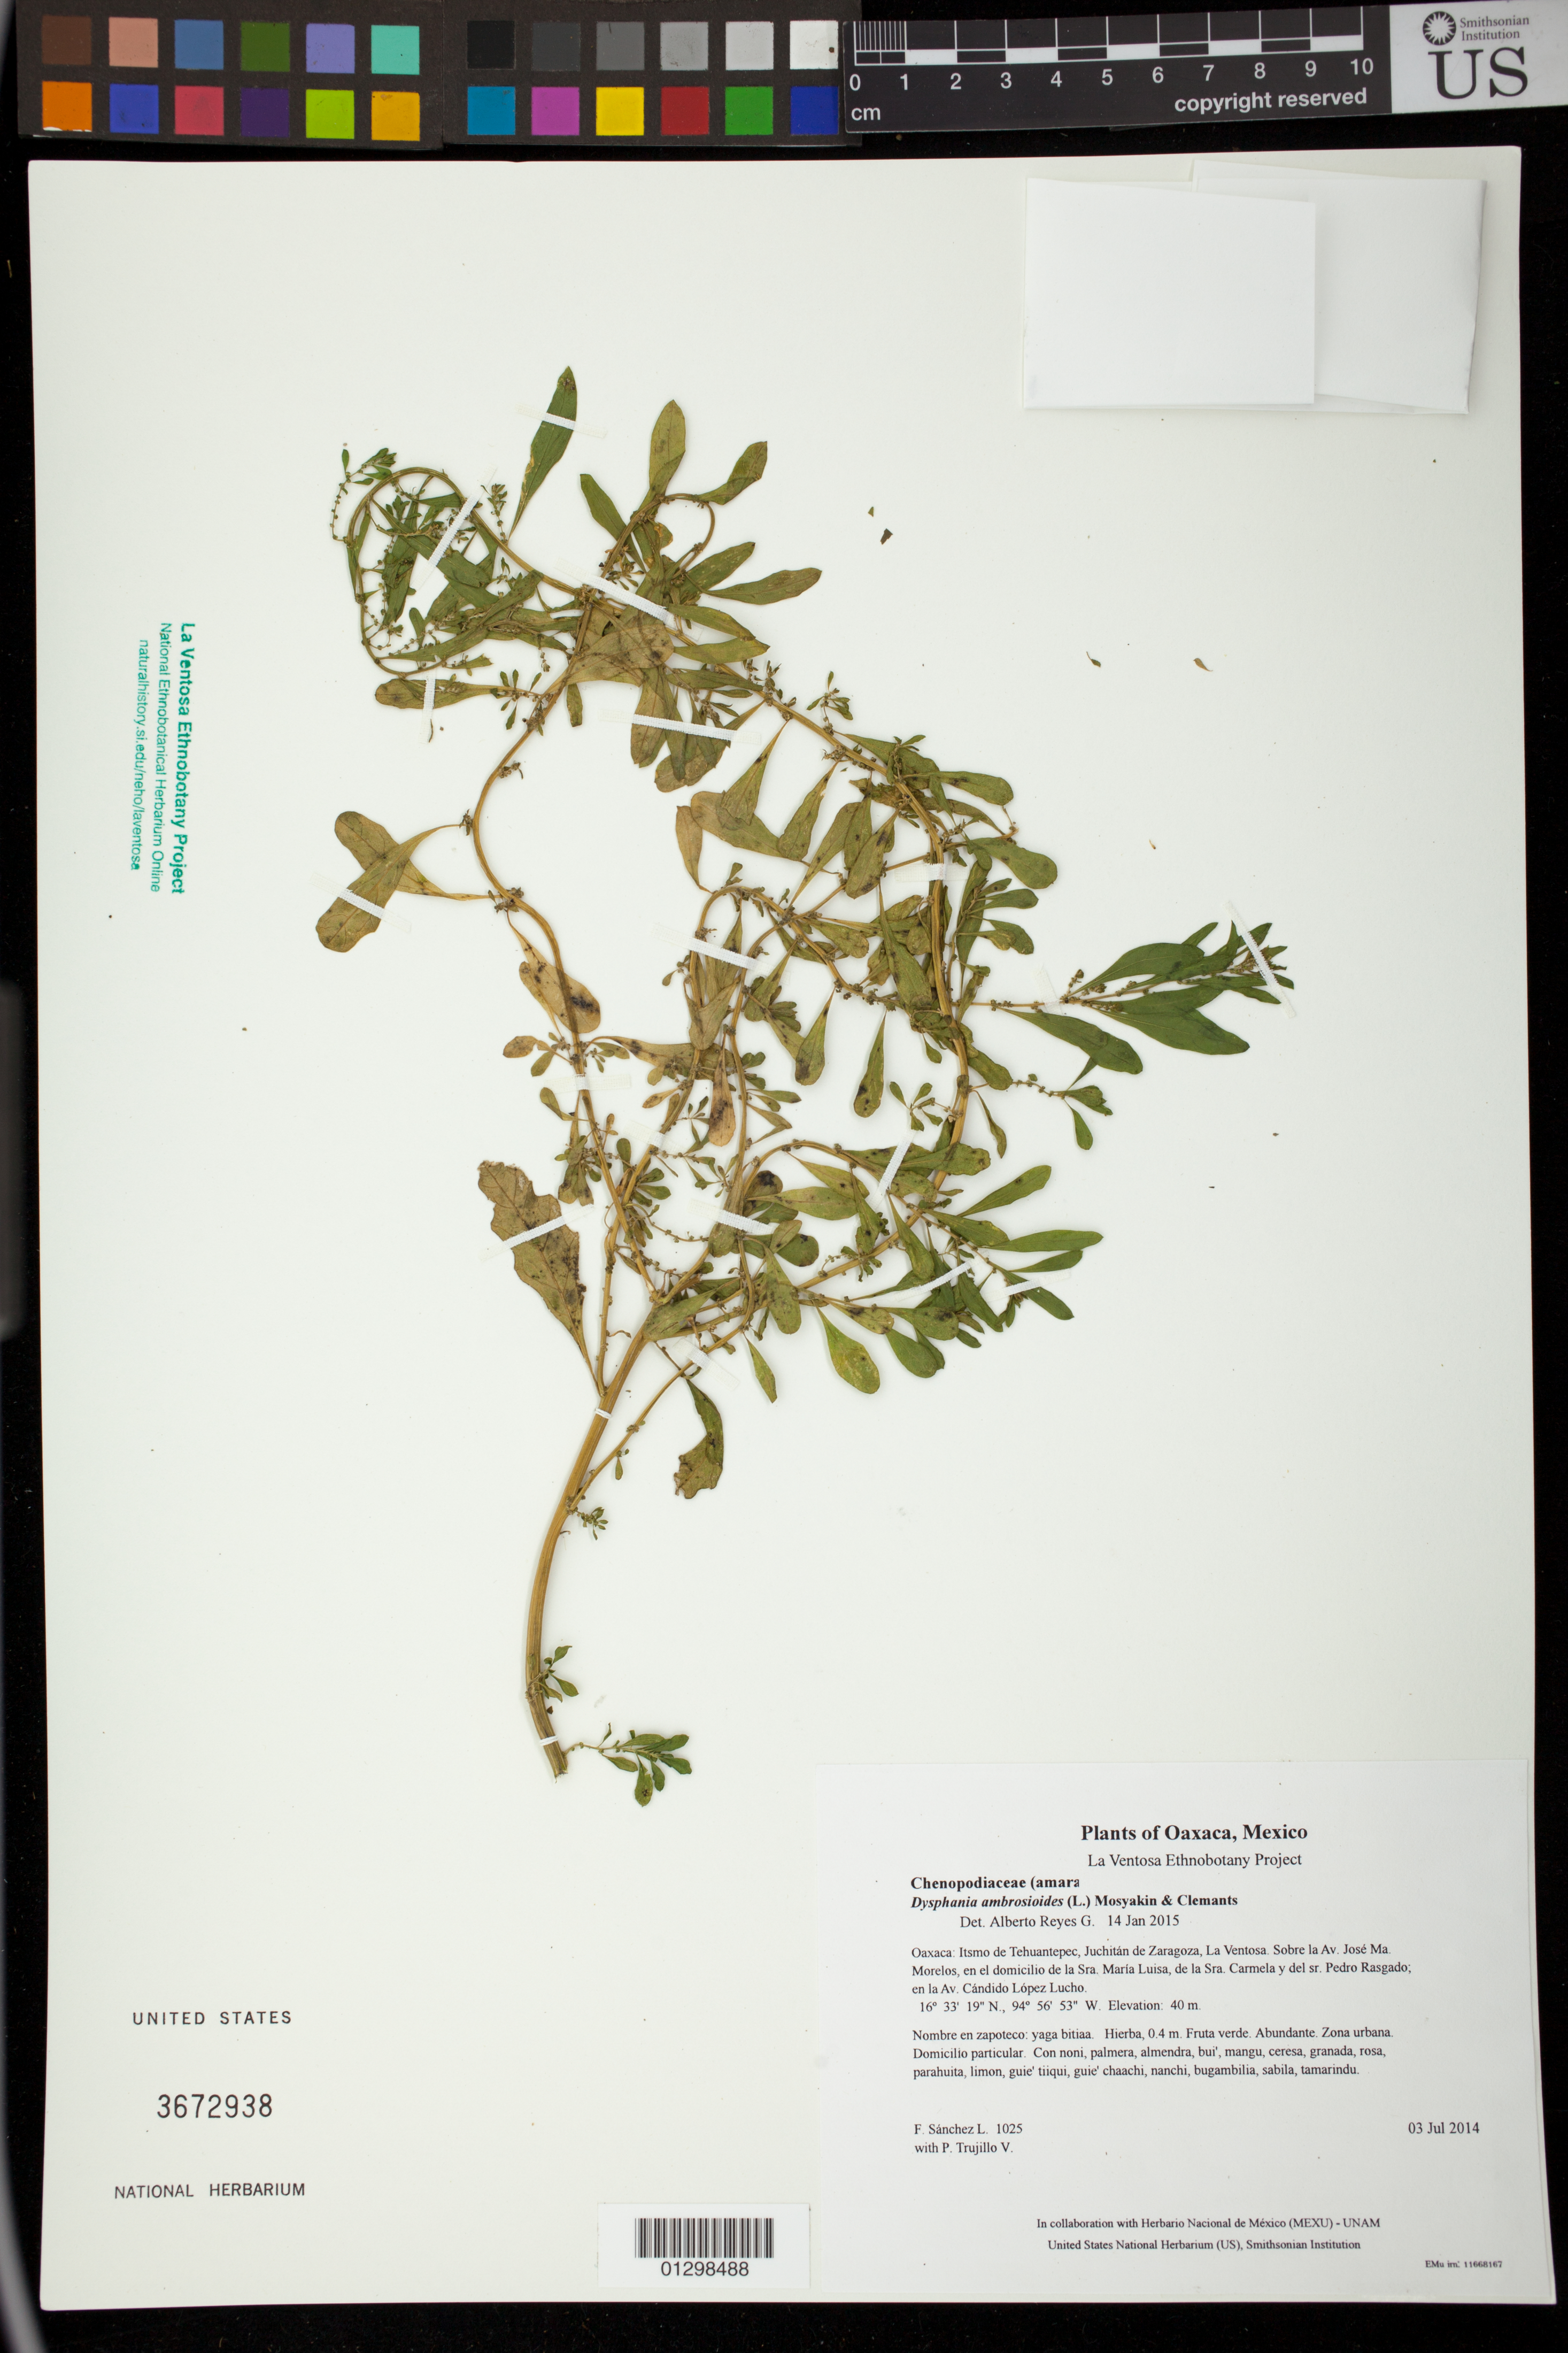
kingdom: Plantae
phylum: Tracheophyta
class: Magnoliopsida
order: Caryophyllales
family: Amaranthaceae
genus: Dysphania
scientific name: Dysphania ambrosioides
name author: (L.) Mosyakin & Clemants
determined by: Reyes García, A.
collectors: F. Sánchez L. & P. Trujillo V.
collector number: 1025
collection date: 2014-07-03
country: Mexico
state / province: Oaxaca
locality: Itsmo de Tehuantepec, Juchitán de Zaragoza, La Ventosa. Sobre la Av. José Ma. Morelos, en el domicilio de la Sra. María Luisa, de la Sra. Carmela y del sr. Pedro Rasgado; en la Av. Cándido López Lucho.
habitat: Zona urbana. Domicilio particular.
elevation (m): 40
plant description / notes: JEBOT, MEXU, US; Guixi bandaga. 0.4 m. Cuaananaxhi naga'. Stale.; epasote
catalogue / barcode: US 3672938